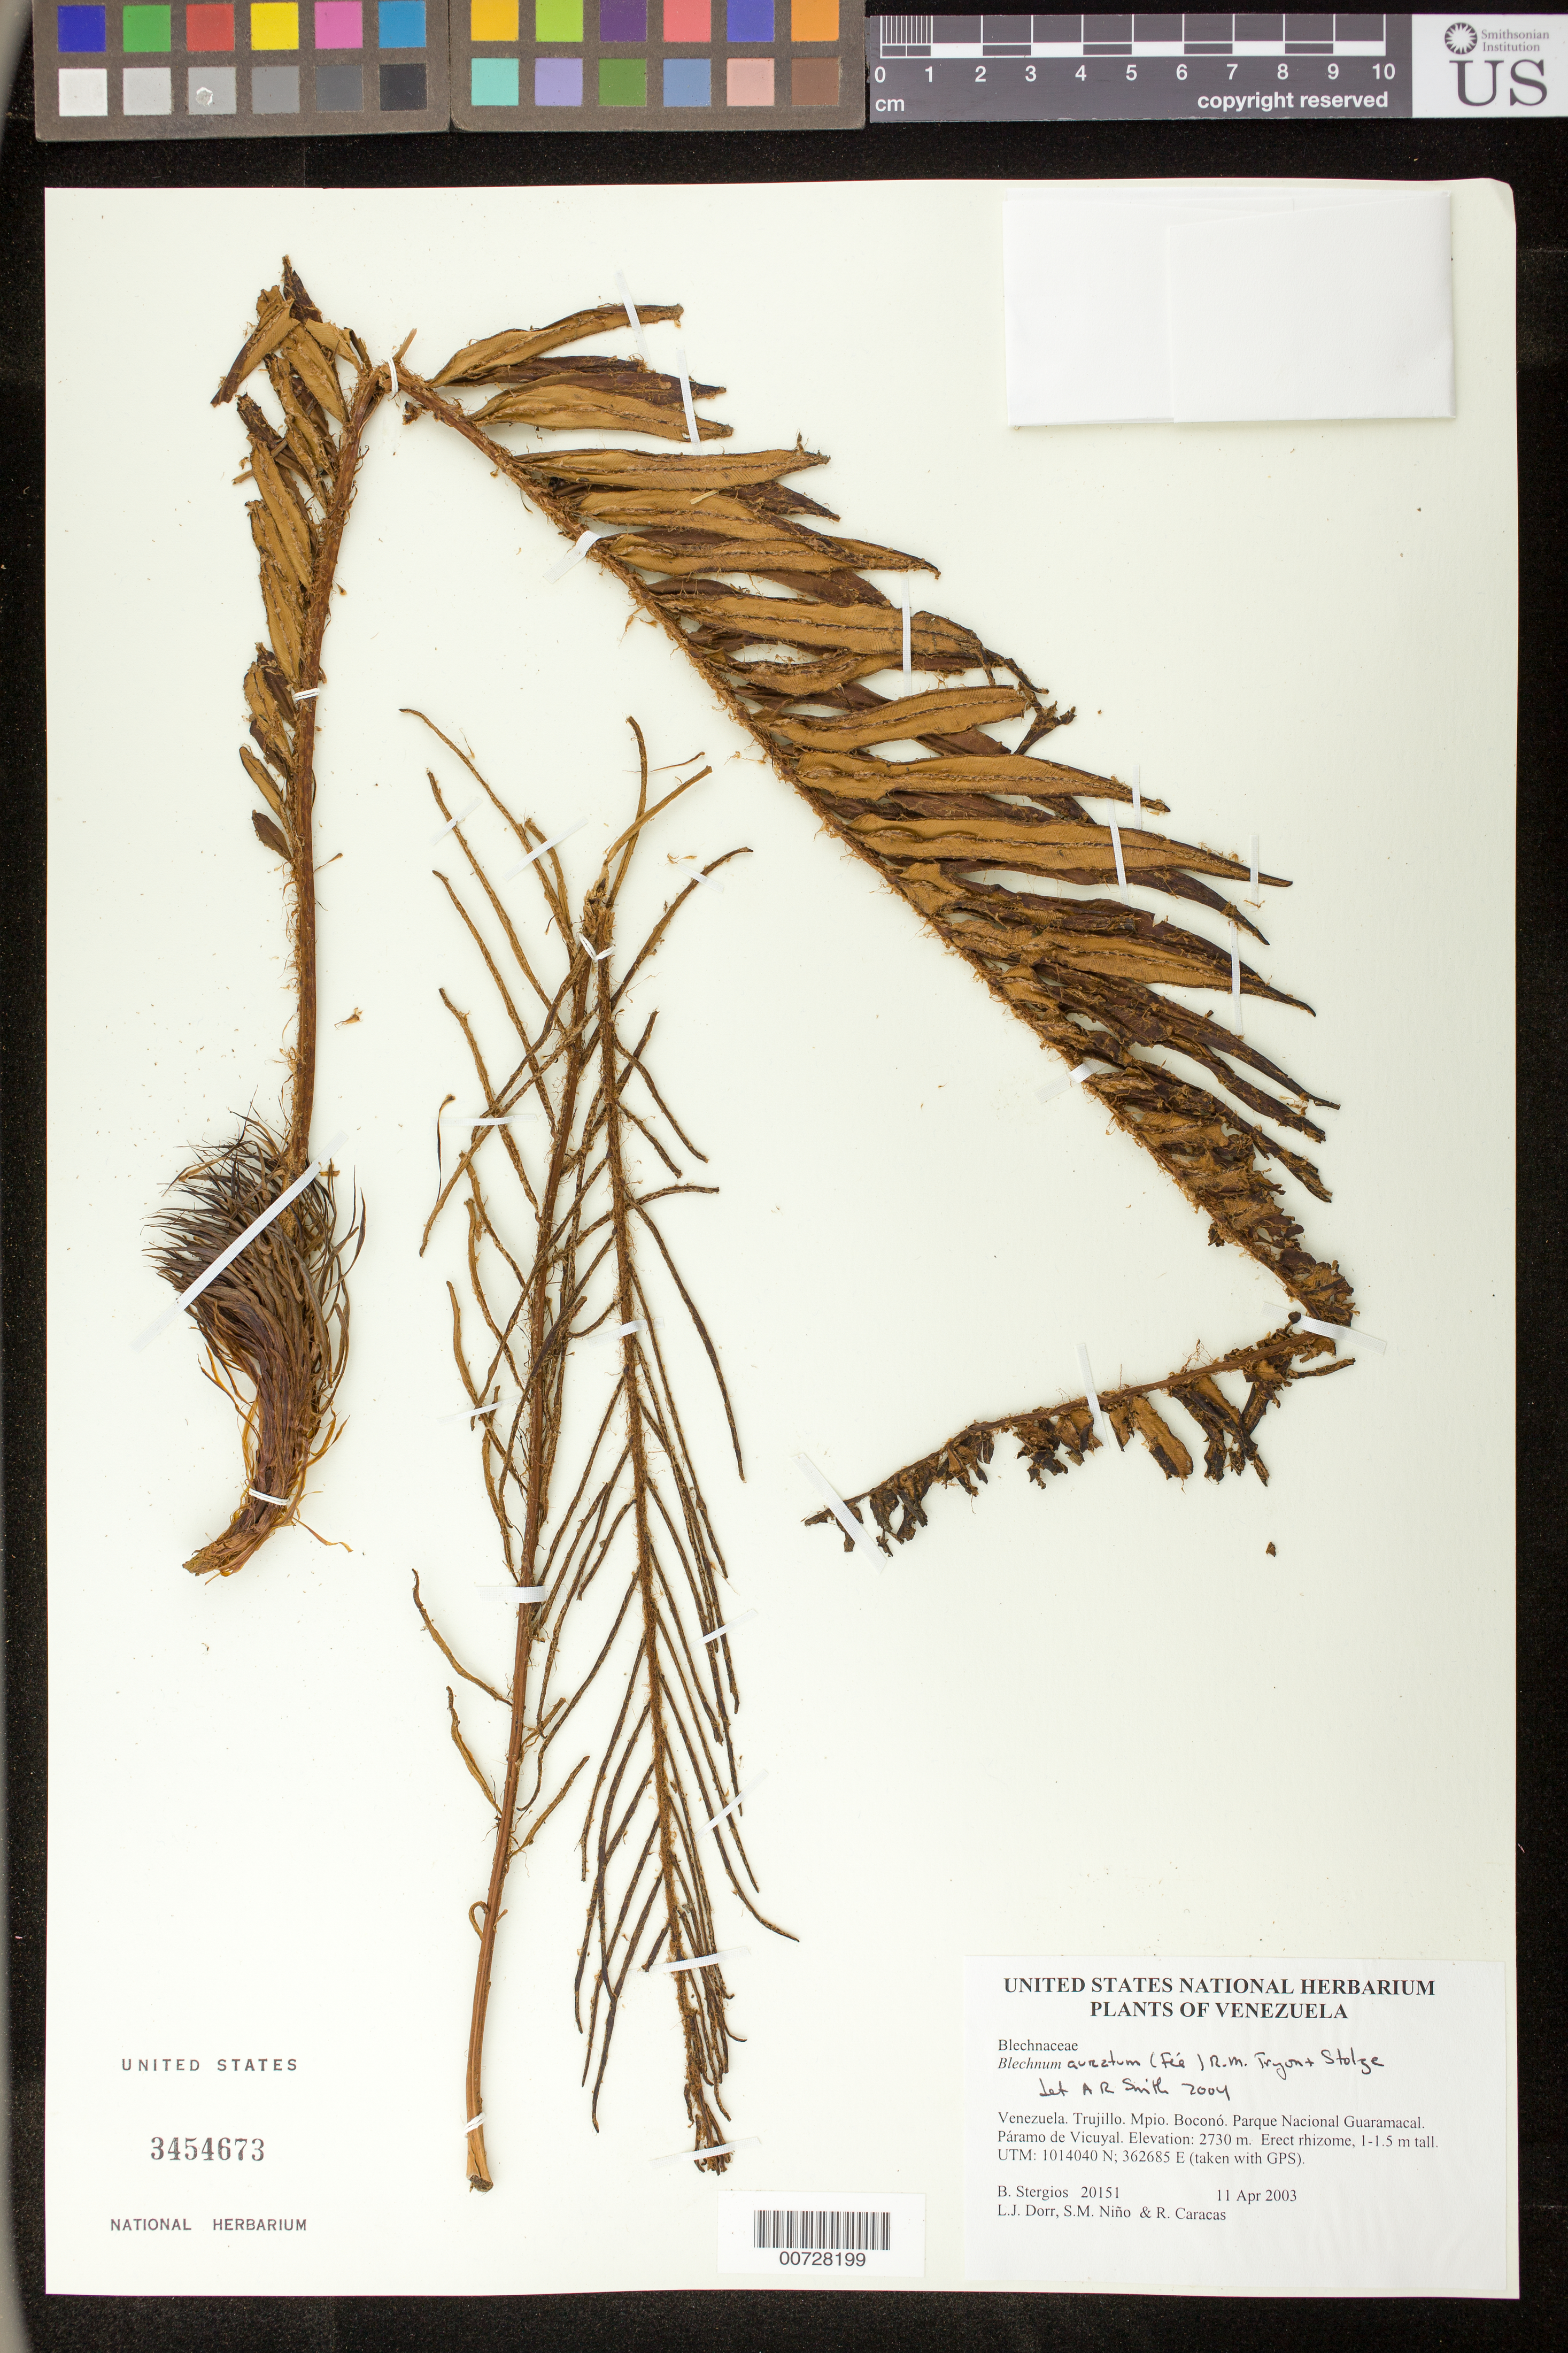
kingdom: Plantae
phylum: Tracheophyta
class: Polypodiopsida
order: Polypodiales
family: Blechnaceae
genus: Blechnum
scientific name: Blechnum auratum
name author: (Fée) R.M. Tryon & Stolze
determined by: Smith, Alan R., (UC)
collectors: B. G. Stergios, L. J. Dorr, S. M. Niño & R. Caracas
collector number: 20151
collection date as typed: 11 Apr 2003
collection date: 2003-04-11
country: Venezuela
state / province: Trujillo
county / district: Boconó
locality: Parque Nacional Guaramacal. Páramo de Vicuyal.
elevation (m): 2730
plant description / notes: PORT, UC, US, VEN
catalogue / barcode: US 3454673